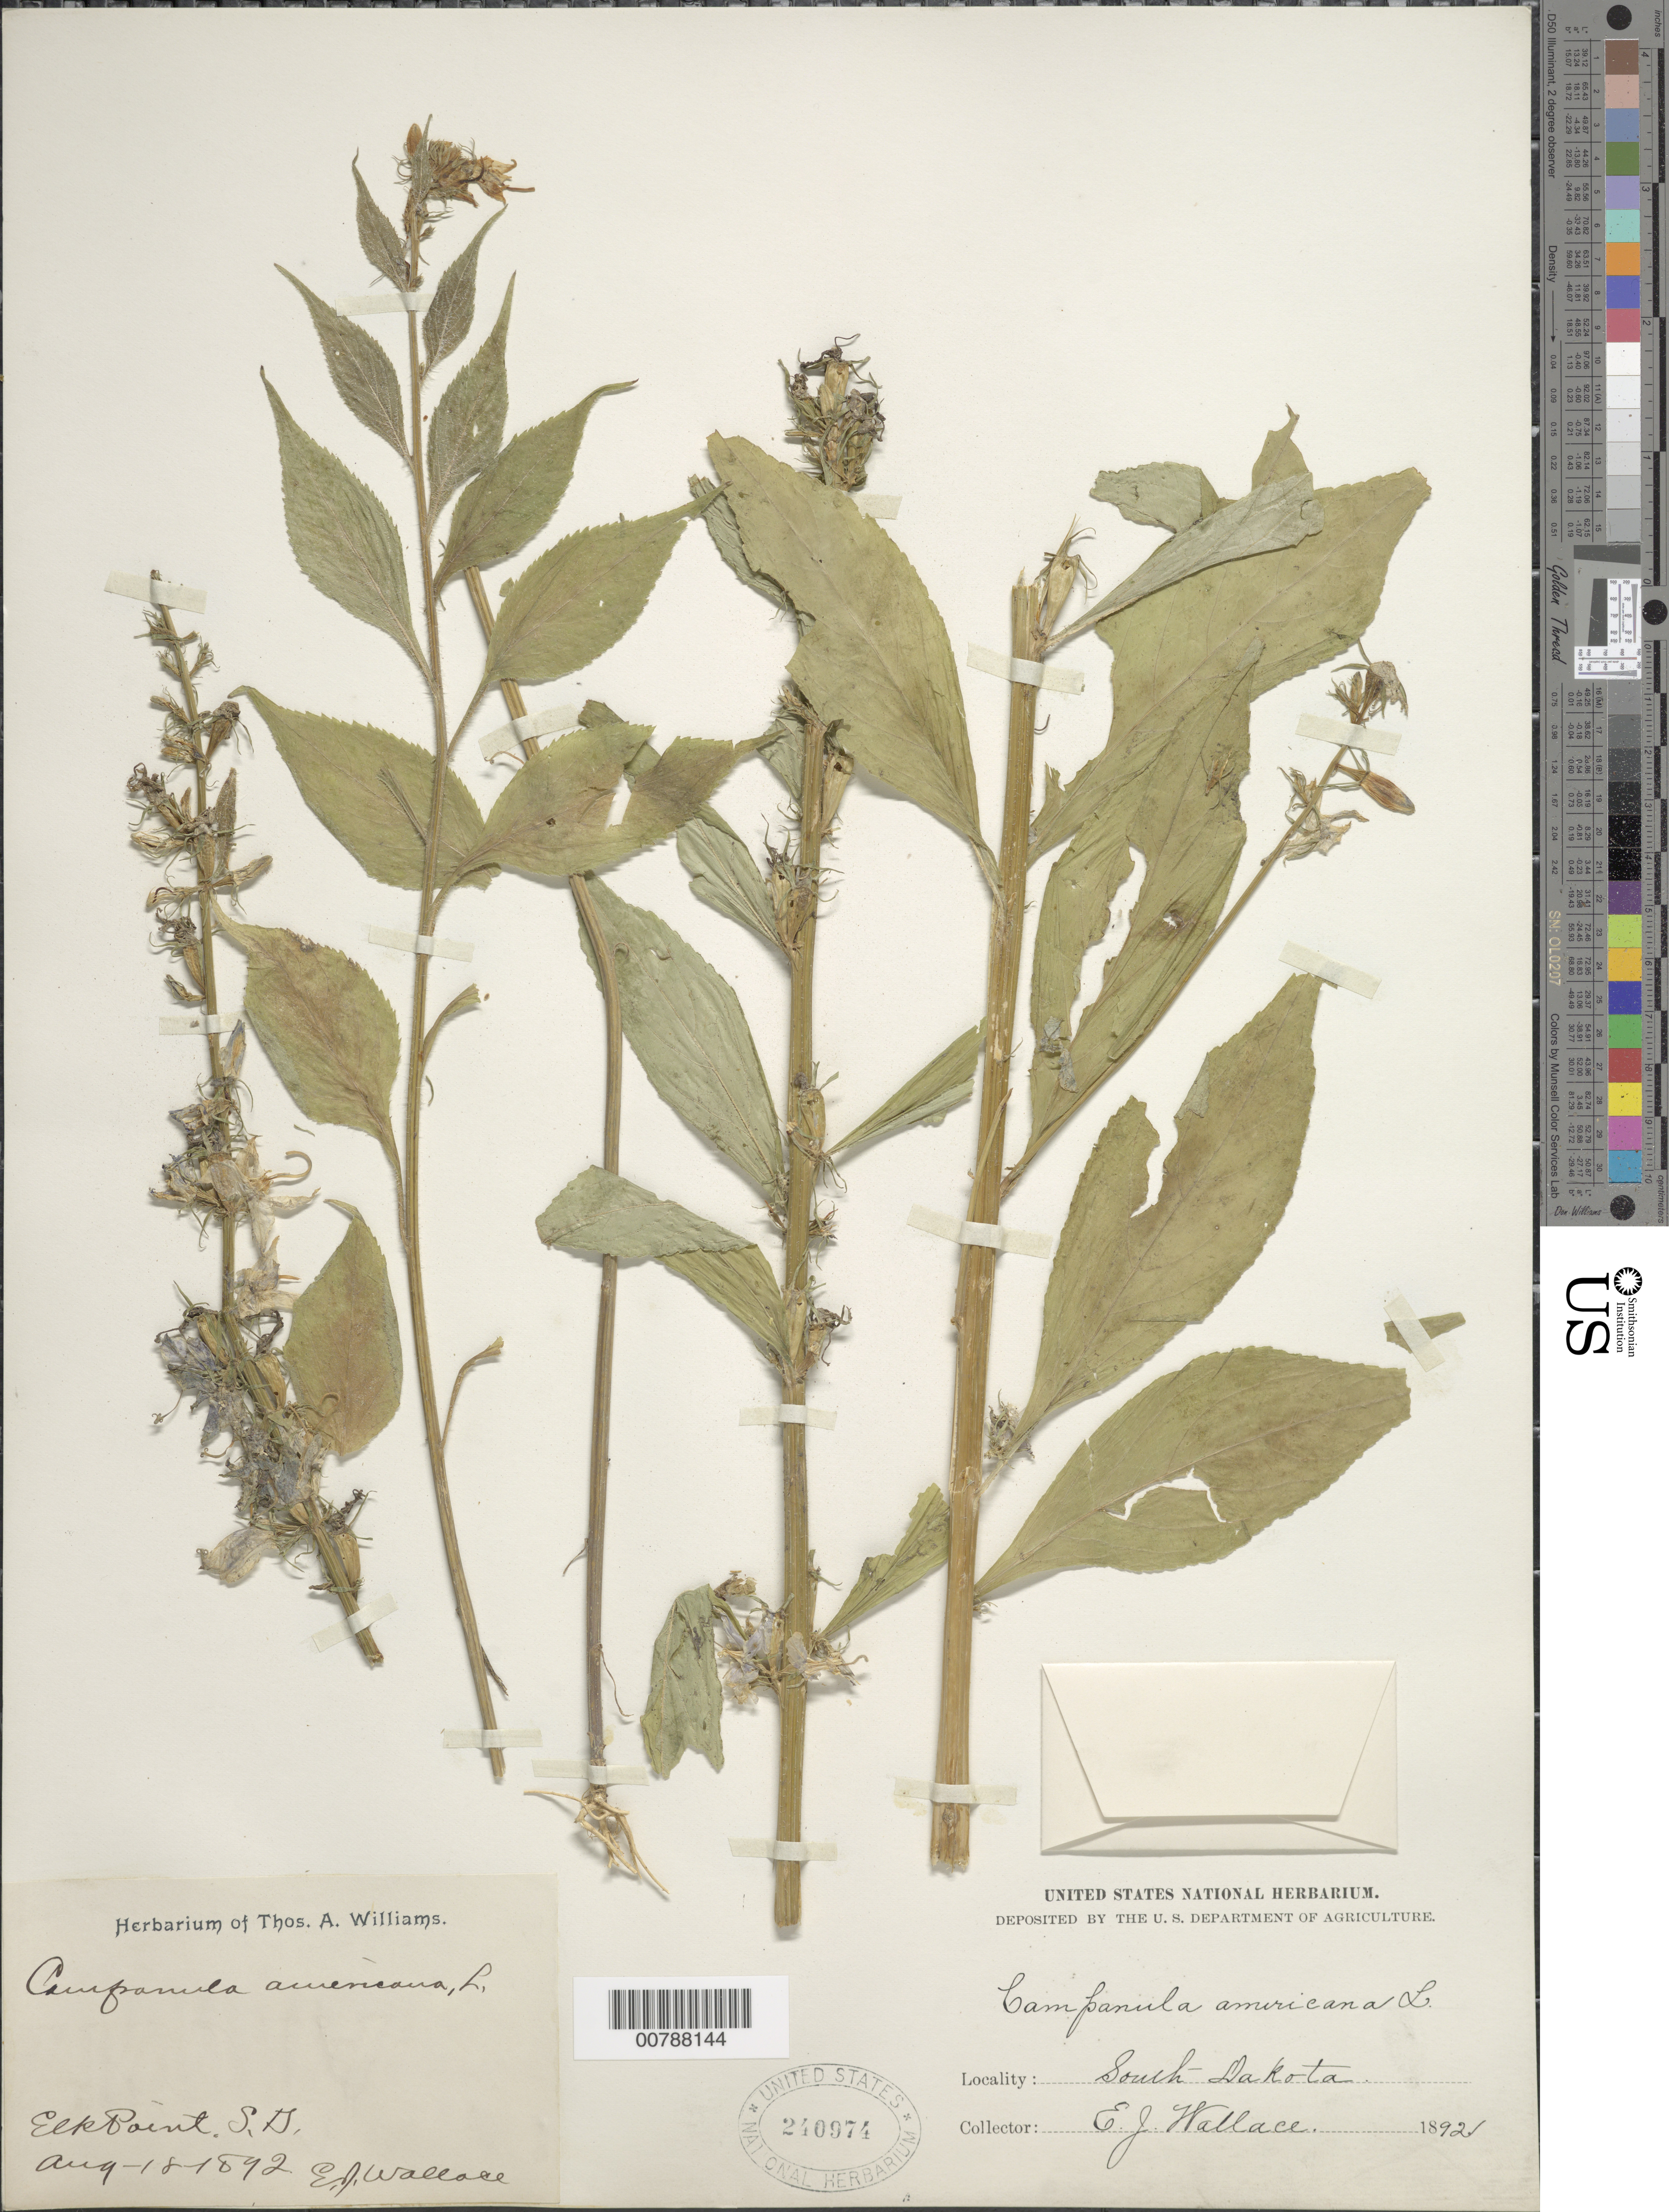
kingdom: Plantae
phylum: Tracheophyta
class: Magnoliopsida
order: Asterales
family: Campanulaceae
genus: Campanula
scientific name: Campanula americana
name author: L.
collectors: E. J. Wallace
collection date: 1892-08-18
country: United States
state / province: South Dakota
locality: Elk Point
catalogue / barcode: US 240974